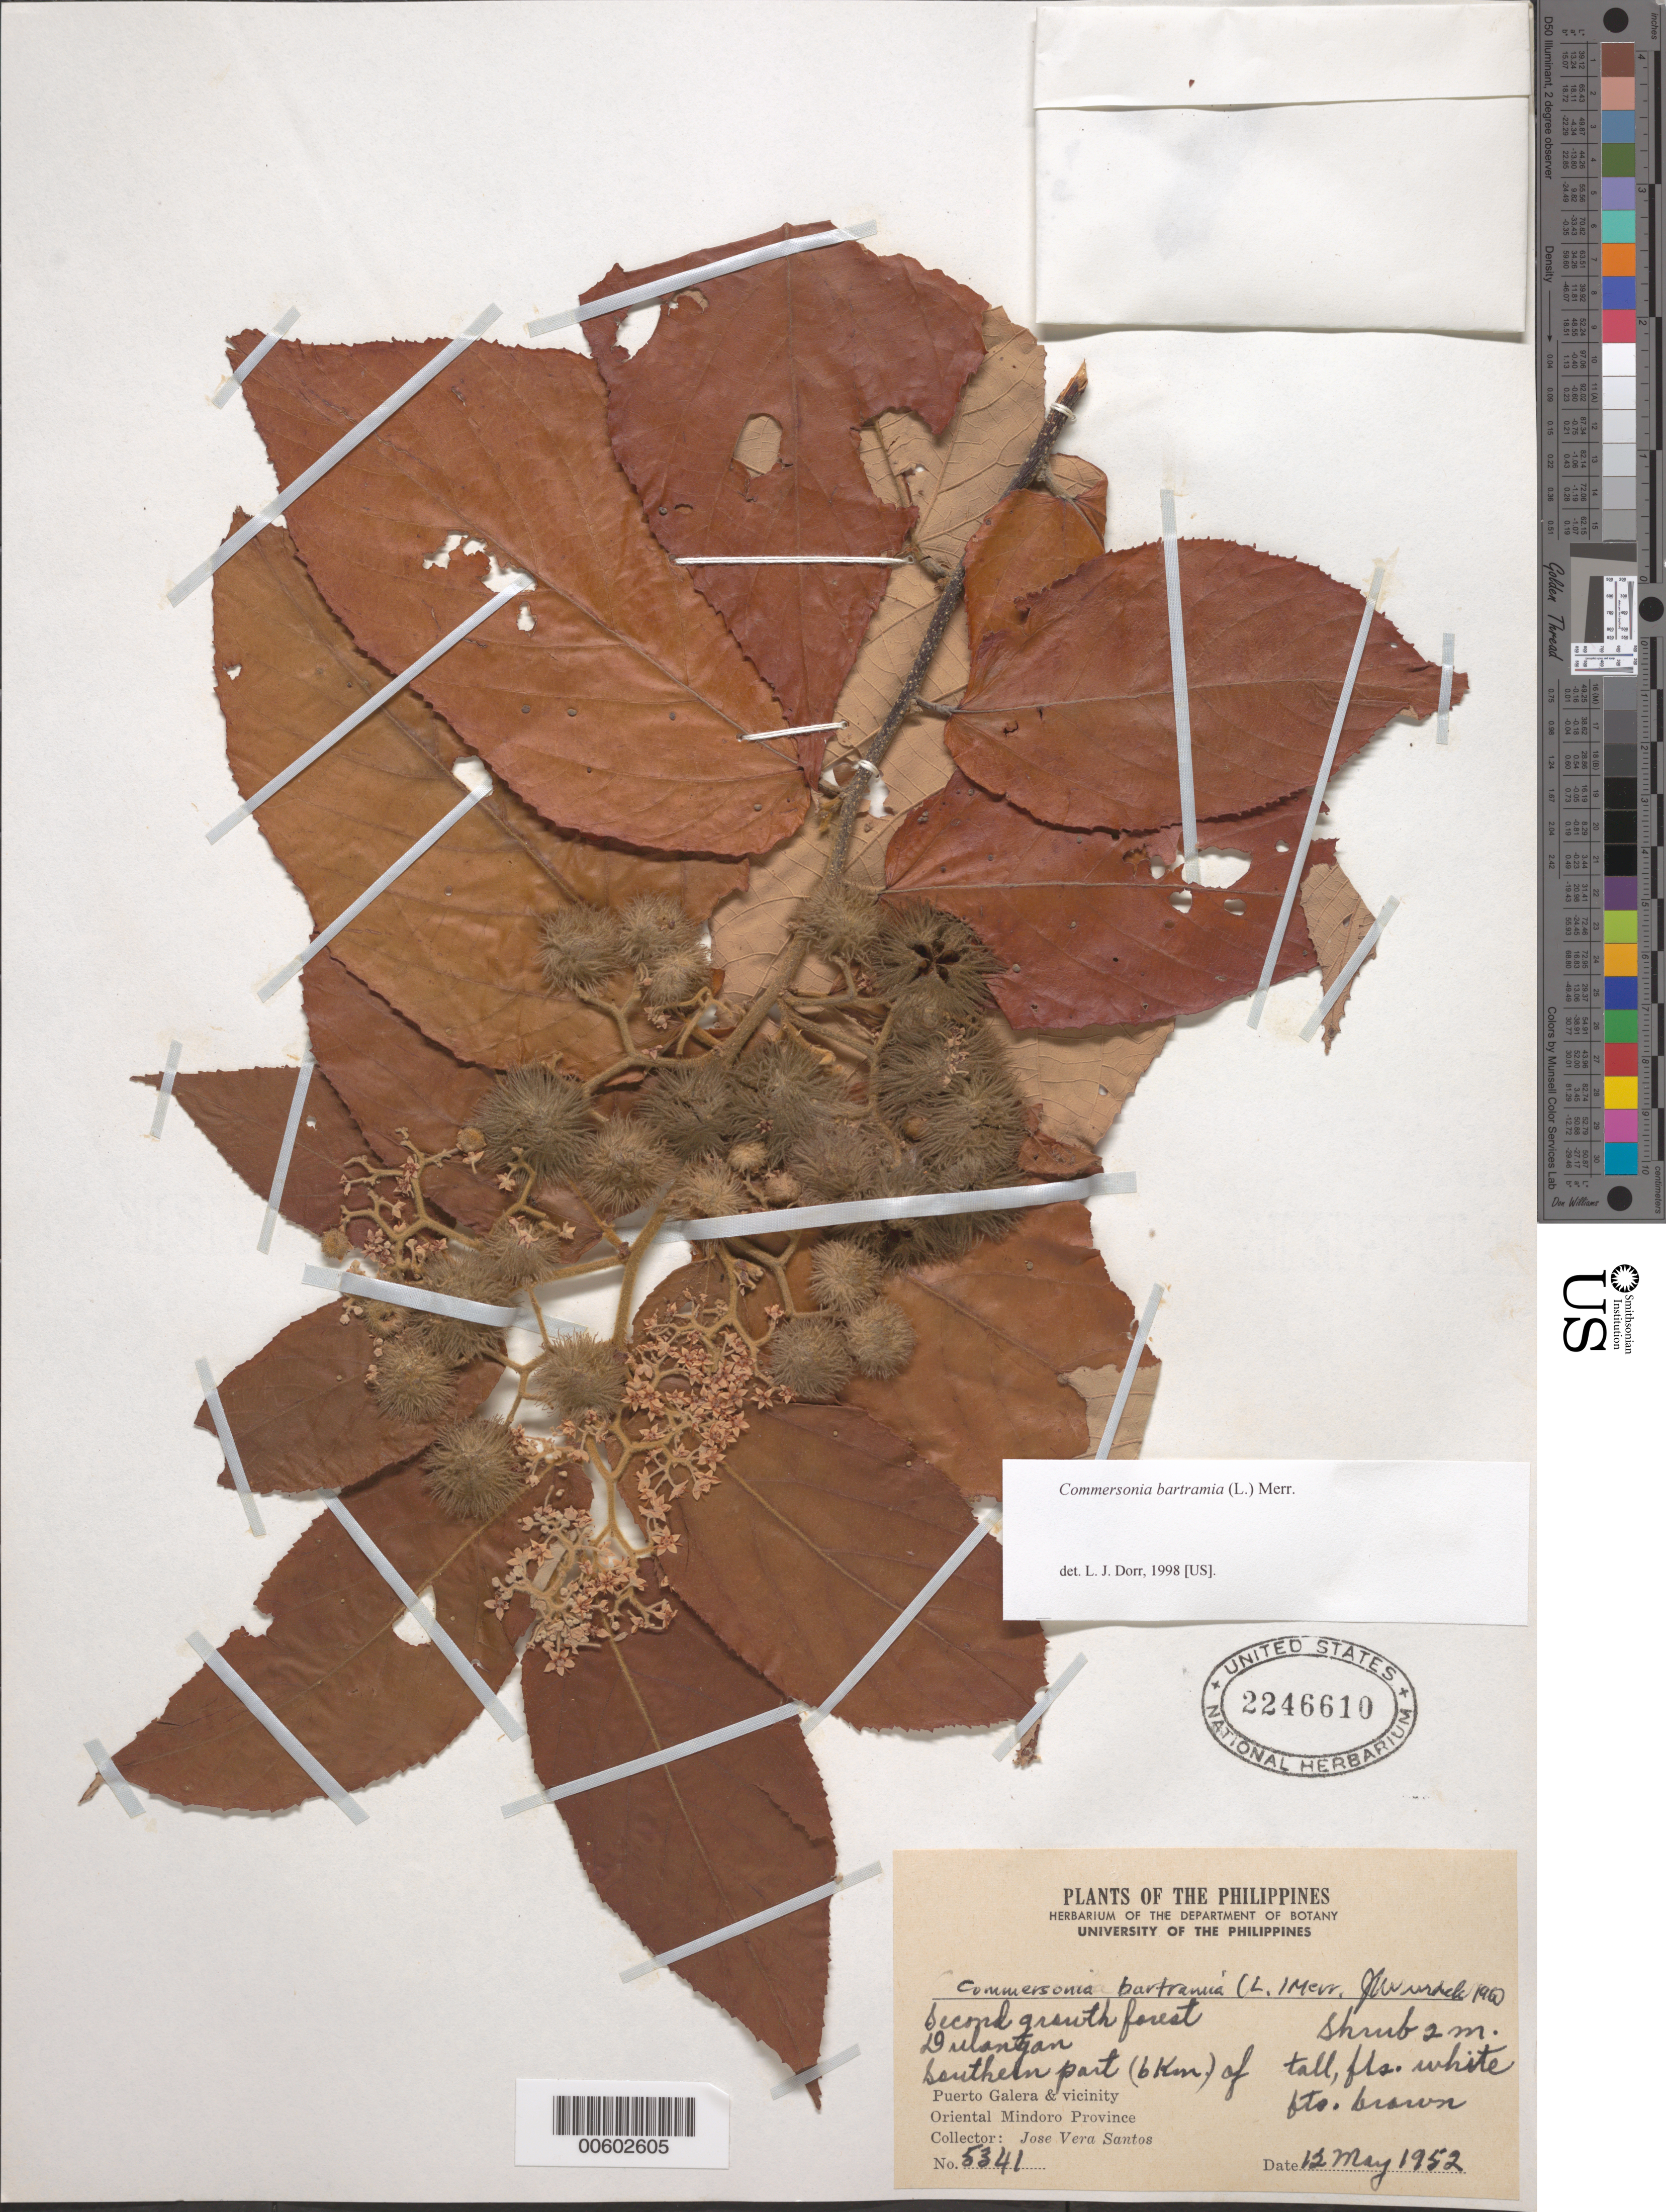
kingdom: Plantae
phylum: Tracheophyta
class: Magnoliopsida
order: Malvales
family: Malvaceae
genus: Commersonia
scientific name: Commersonia bartramia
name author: (L.) Merr.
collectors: J. V. Santos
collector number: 5341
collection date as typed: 12 May 1952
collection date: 1952-05-12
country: Philippines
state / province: Mimaropa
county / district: Mindoro Oriental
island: Mindoro ?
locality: Dulantan. Southern part (6 km) of Puerto Galera and vicinity.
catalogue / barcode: US 2246610